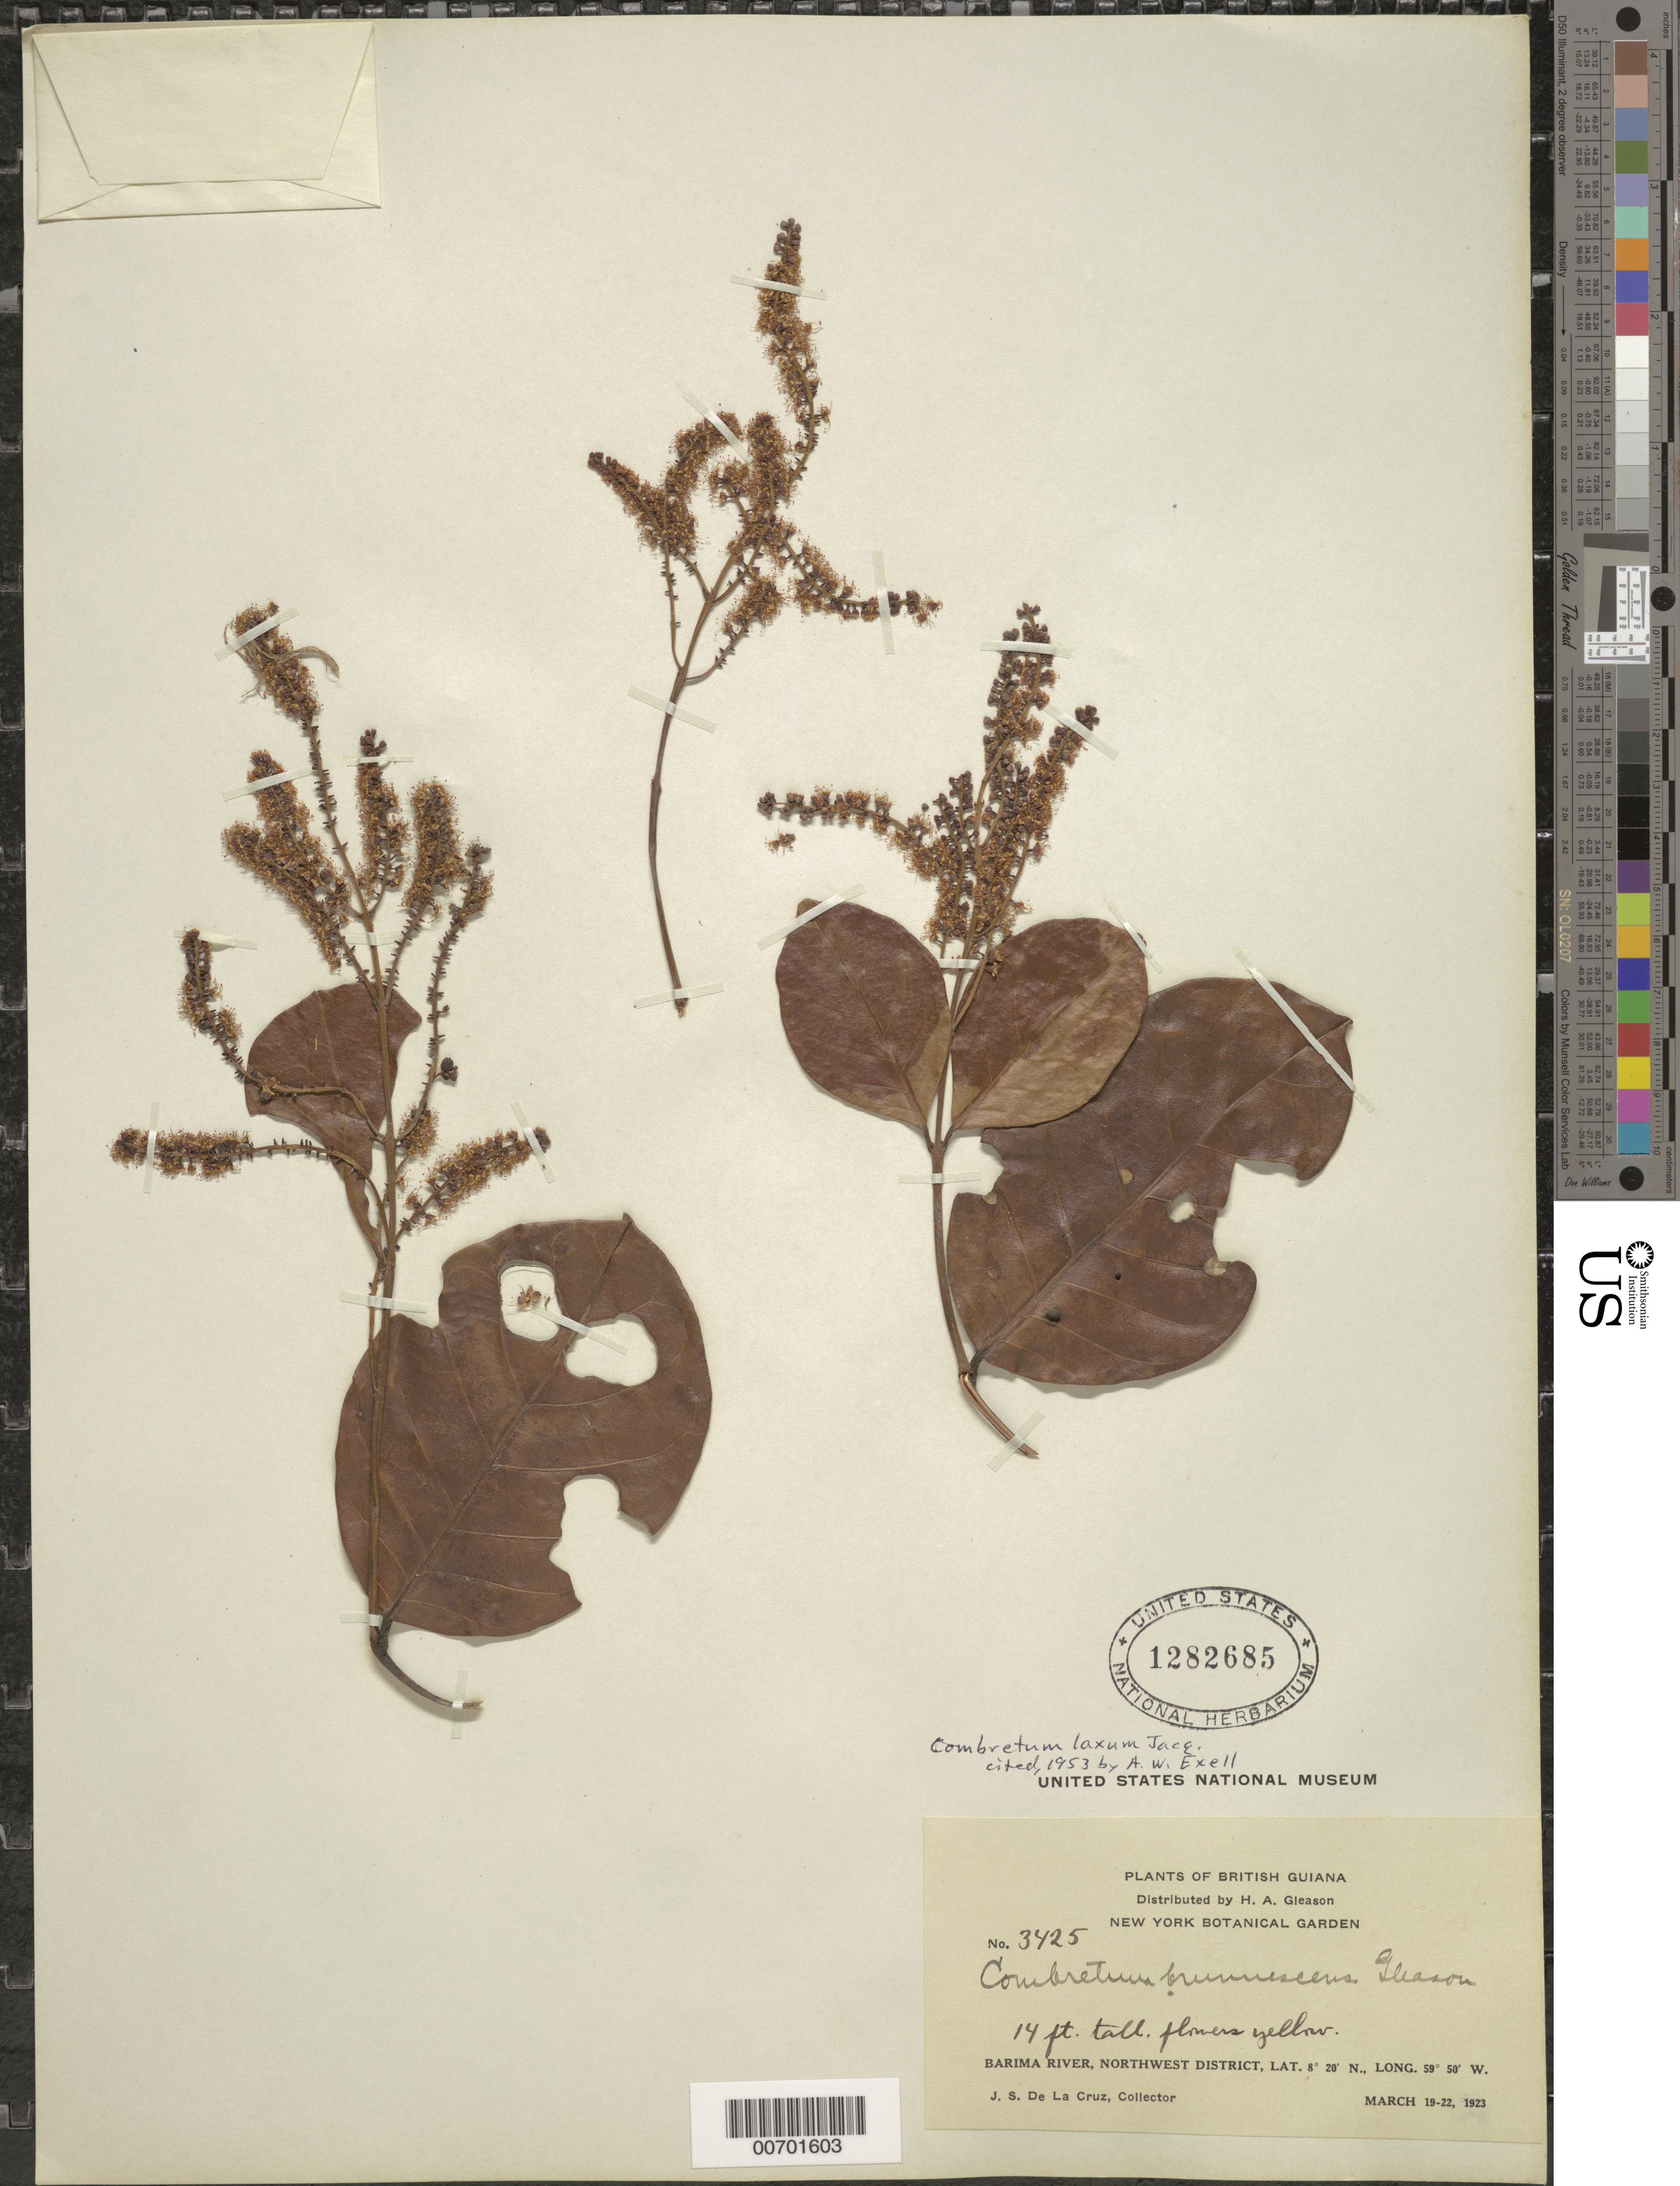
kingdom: Plantae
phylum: Tracheophyta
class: Magnoliopsida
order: Myrtales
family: Combretaceae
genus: Combretum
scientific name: Combretum laxum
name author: Jacq.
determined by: Exell, A. W.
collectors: J. S. de la Cruz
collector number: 3425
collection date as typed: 19-Mar-23 to 22-Mar-23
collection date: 1923-03-19/1923-03-22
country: Guyana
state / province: Barima-Waini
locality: Barima R., NW District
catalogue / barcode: US 1282685